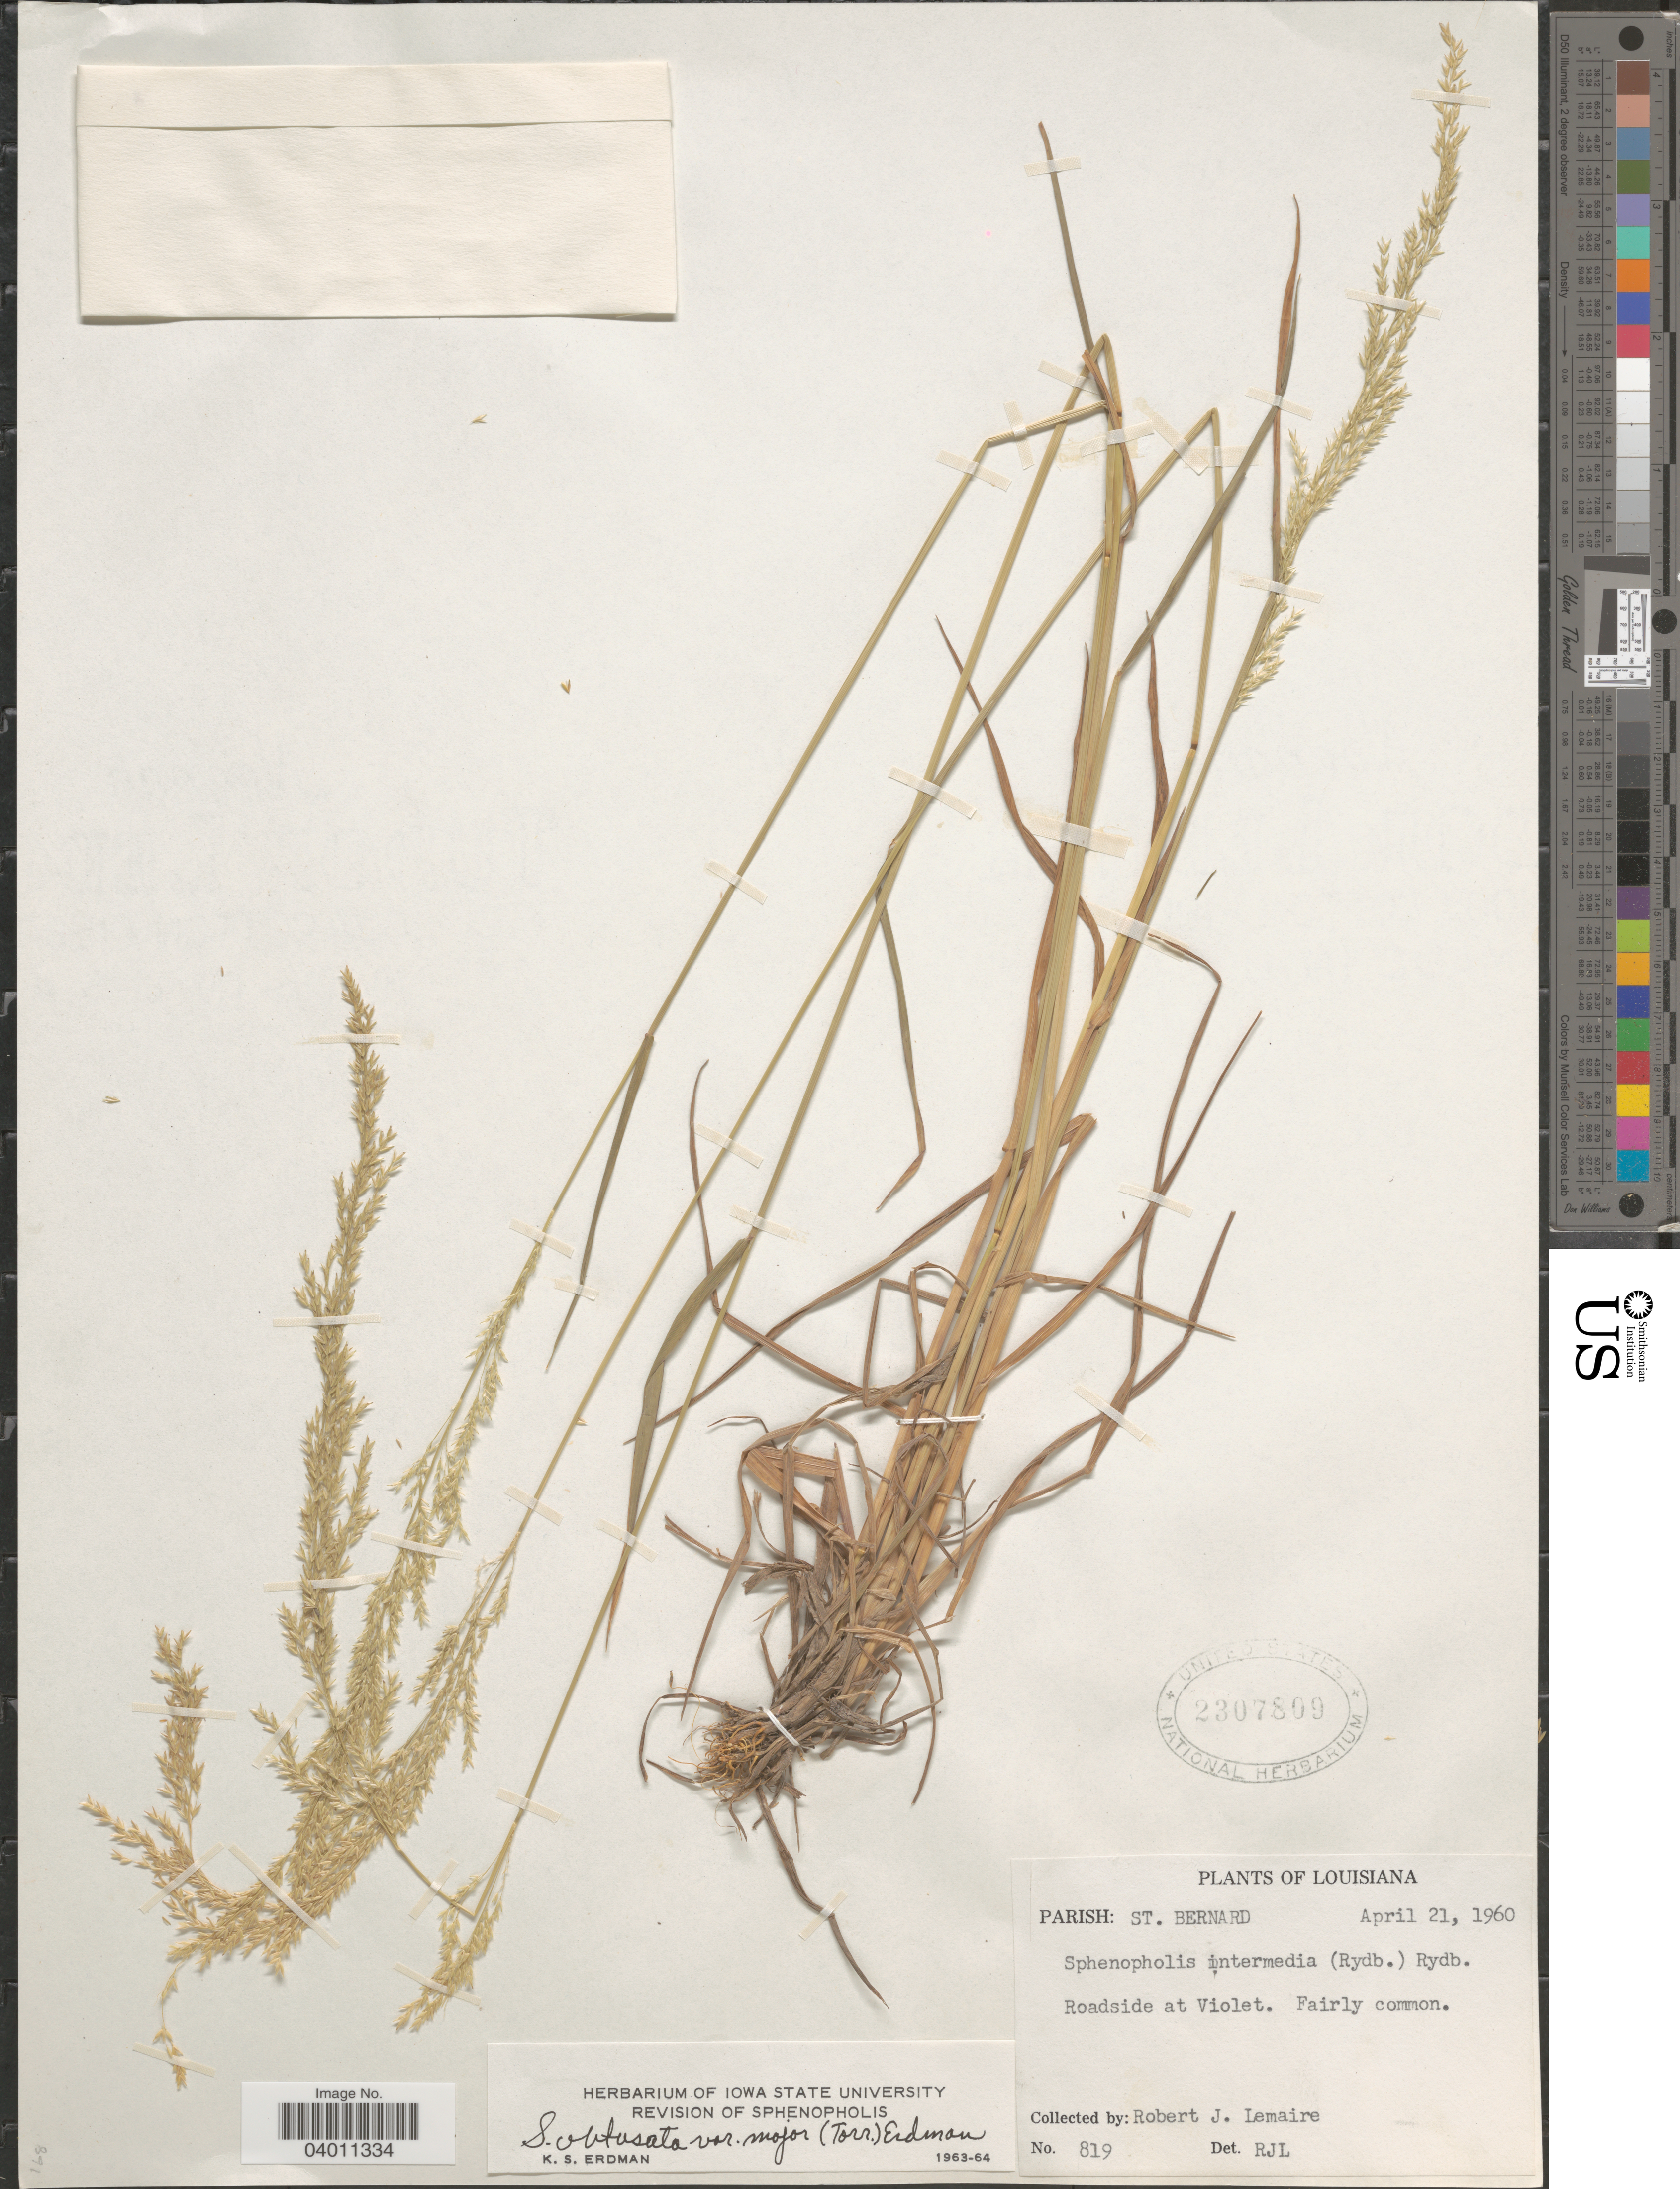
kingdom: Plantae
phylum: Tracheophyta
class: Liliopsida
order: Poales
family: Poaceae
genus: Sphenopholis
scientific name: Sphenopholis intermedia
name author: (Rydb.) Rydb.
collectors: R. J. Lemaire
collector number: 819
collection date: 1960-04-21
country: United States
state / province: Louisiana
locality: Parish: St. Bernard. Roadside at Violet.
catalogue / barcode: US 2307809